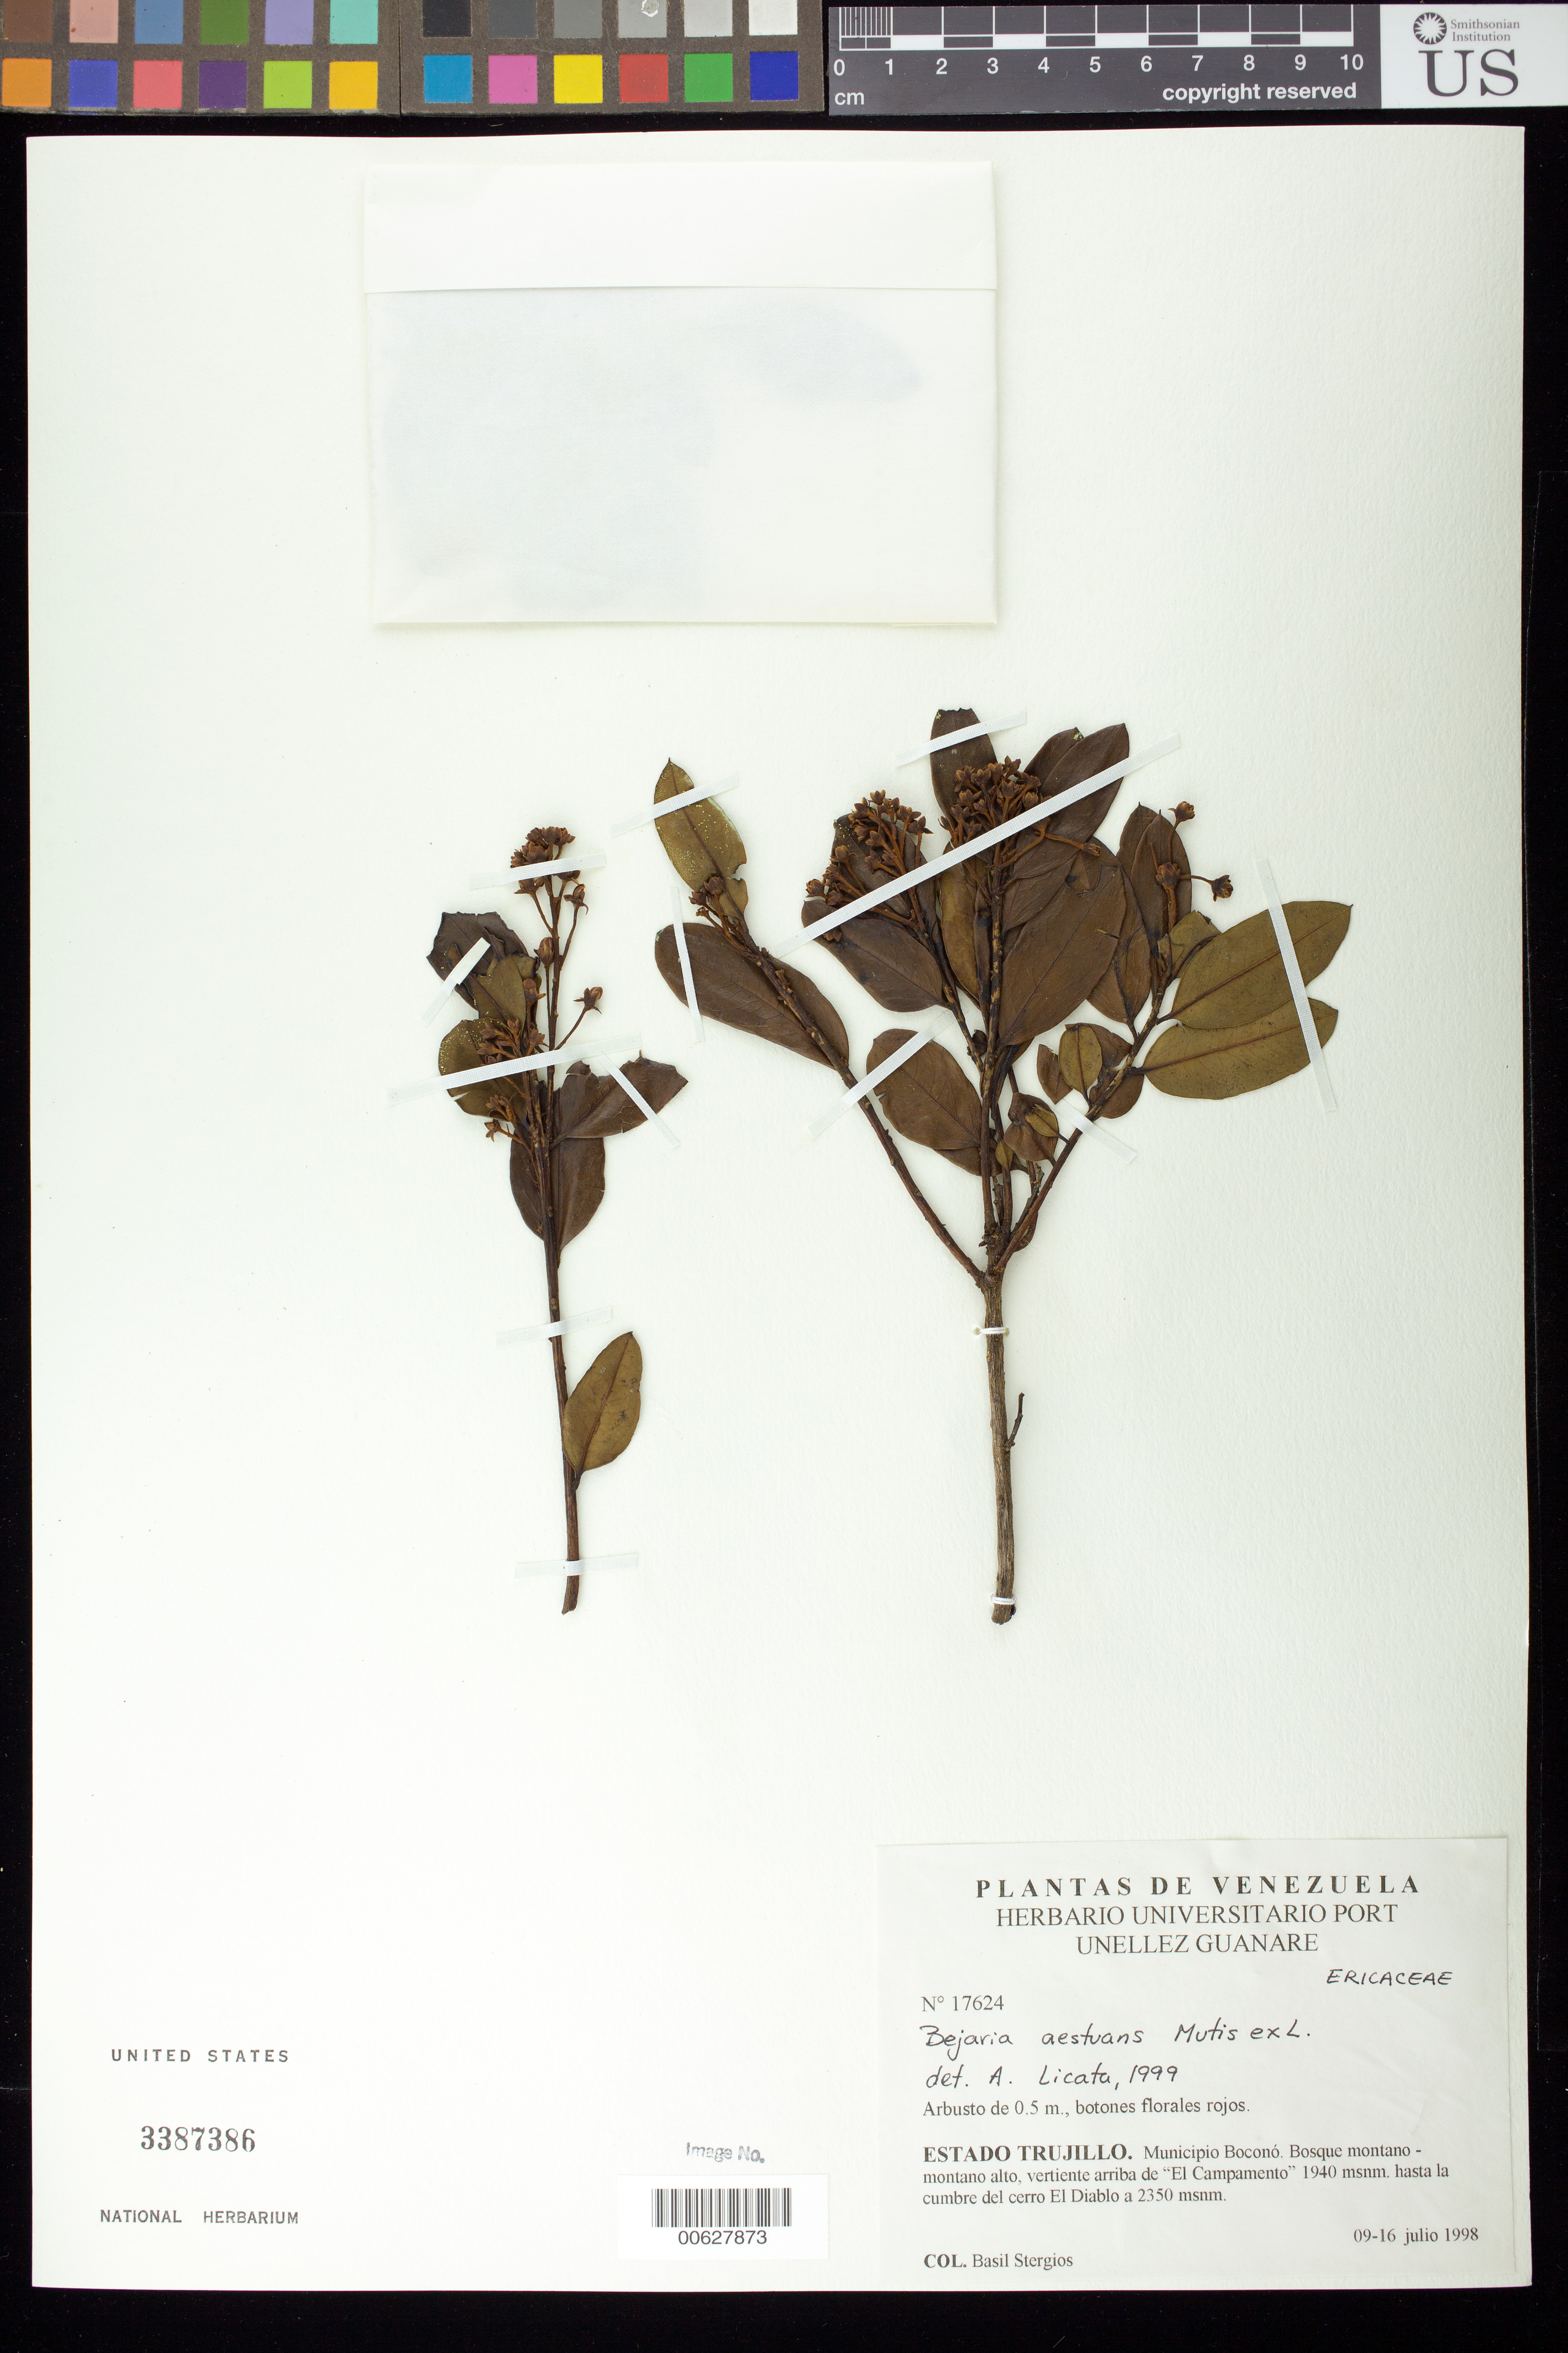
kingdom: Plantae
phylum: Tracheophyta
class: Magnoliopsida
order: Ericales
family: Ericaceae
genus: Bejaria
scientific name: Bejaria aestuans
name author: Mutis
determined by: Licata, A., (PORT), Univ. Nac. Exp. de los Llanos Ezequiel Zamora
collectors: B. G. Stergios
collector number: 17624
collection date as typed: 09 Jul 1998 to 16 Jul 1998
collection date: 1998-07-09/1998-07-16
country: Venezuela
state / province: Trujillo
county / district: Boconó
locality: Vertiente arriba de El Campamento 1940 m hasta la cumbre del cerro El Diablo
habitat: Bosque montano - montano alto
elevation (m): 1940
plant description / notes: PORT, US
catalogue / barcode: US 3387386